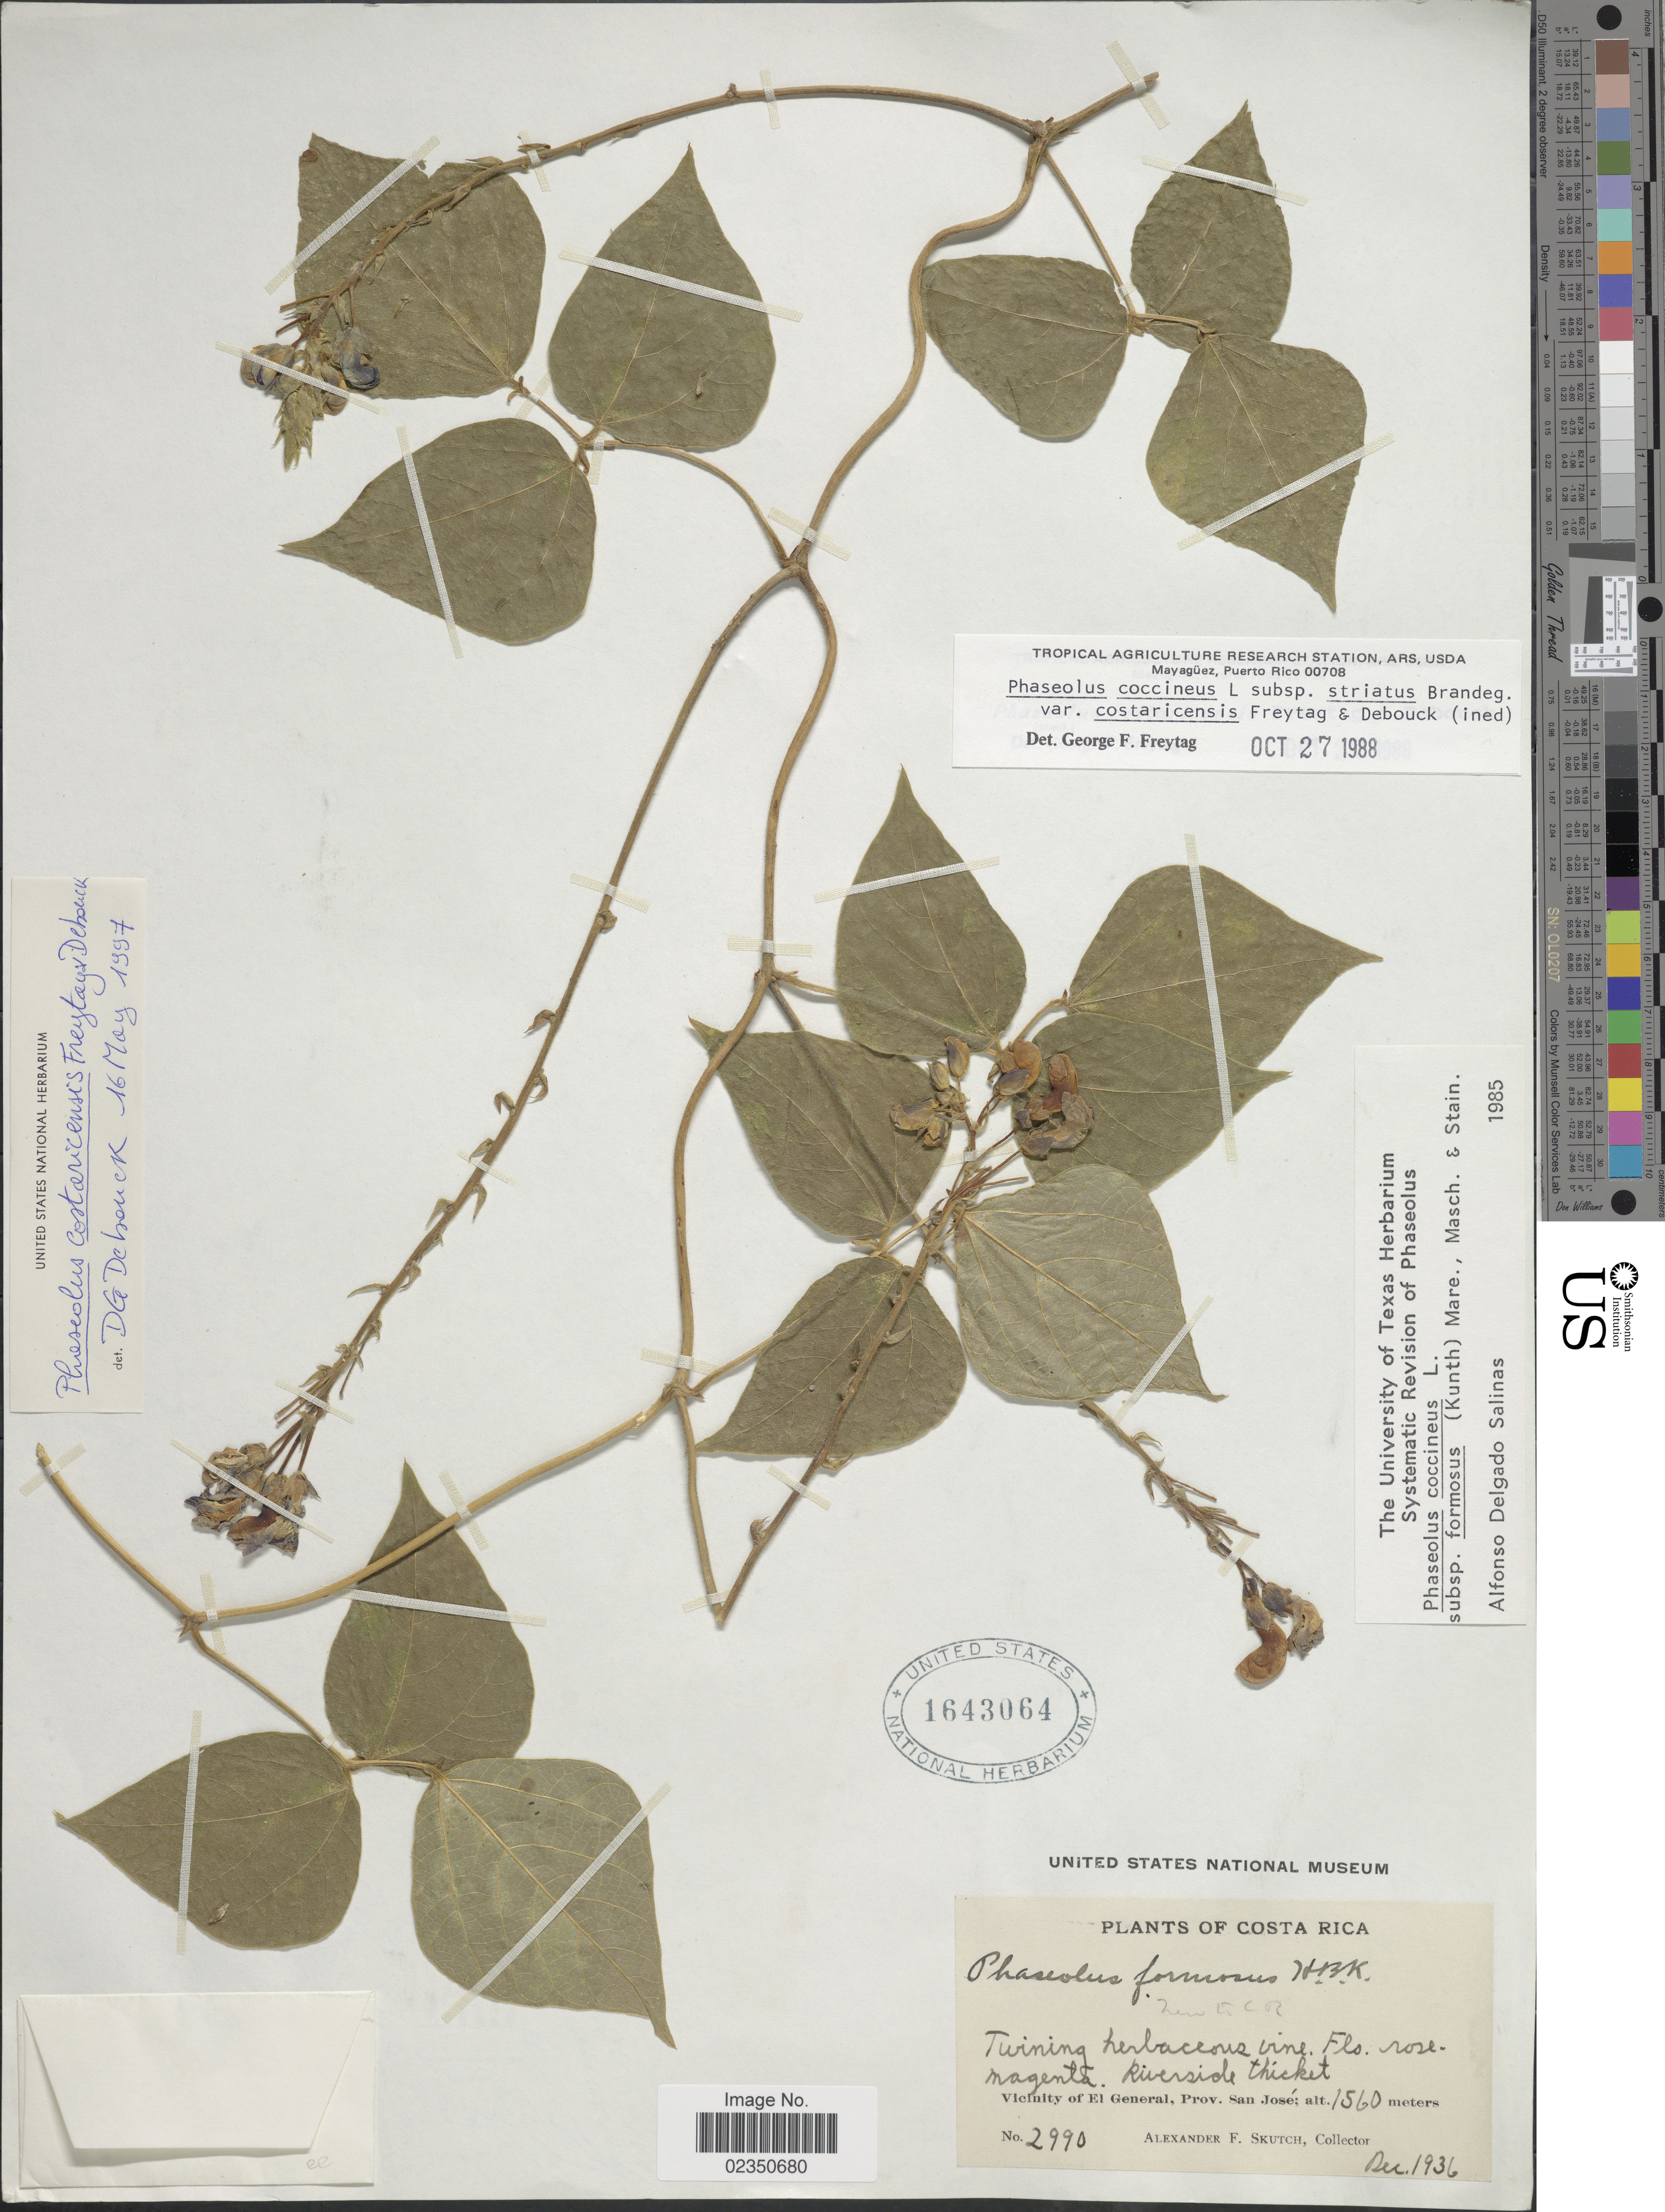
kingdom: Plantae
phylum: Tracheophyta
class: Magnoliopsida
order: Fabales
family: Fabaceae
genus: Phaseolus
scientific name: Phaseolus costaricensis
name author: Freytag & Debouck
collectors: A. F. Skutch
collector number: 2990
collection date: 1936-12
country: Costa Rica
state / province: San José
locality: Riverside thicket, vicinity of El General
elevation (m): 1560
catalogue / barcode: US 1643064